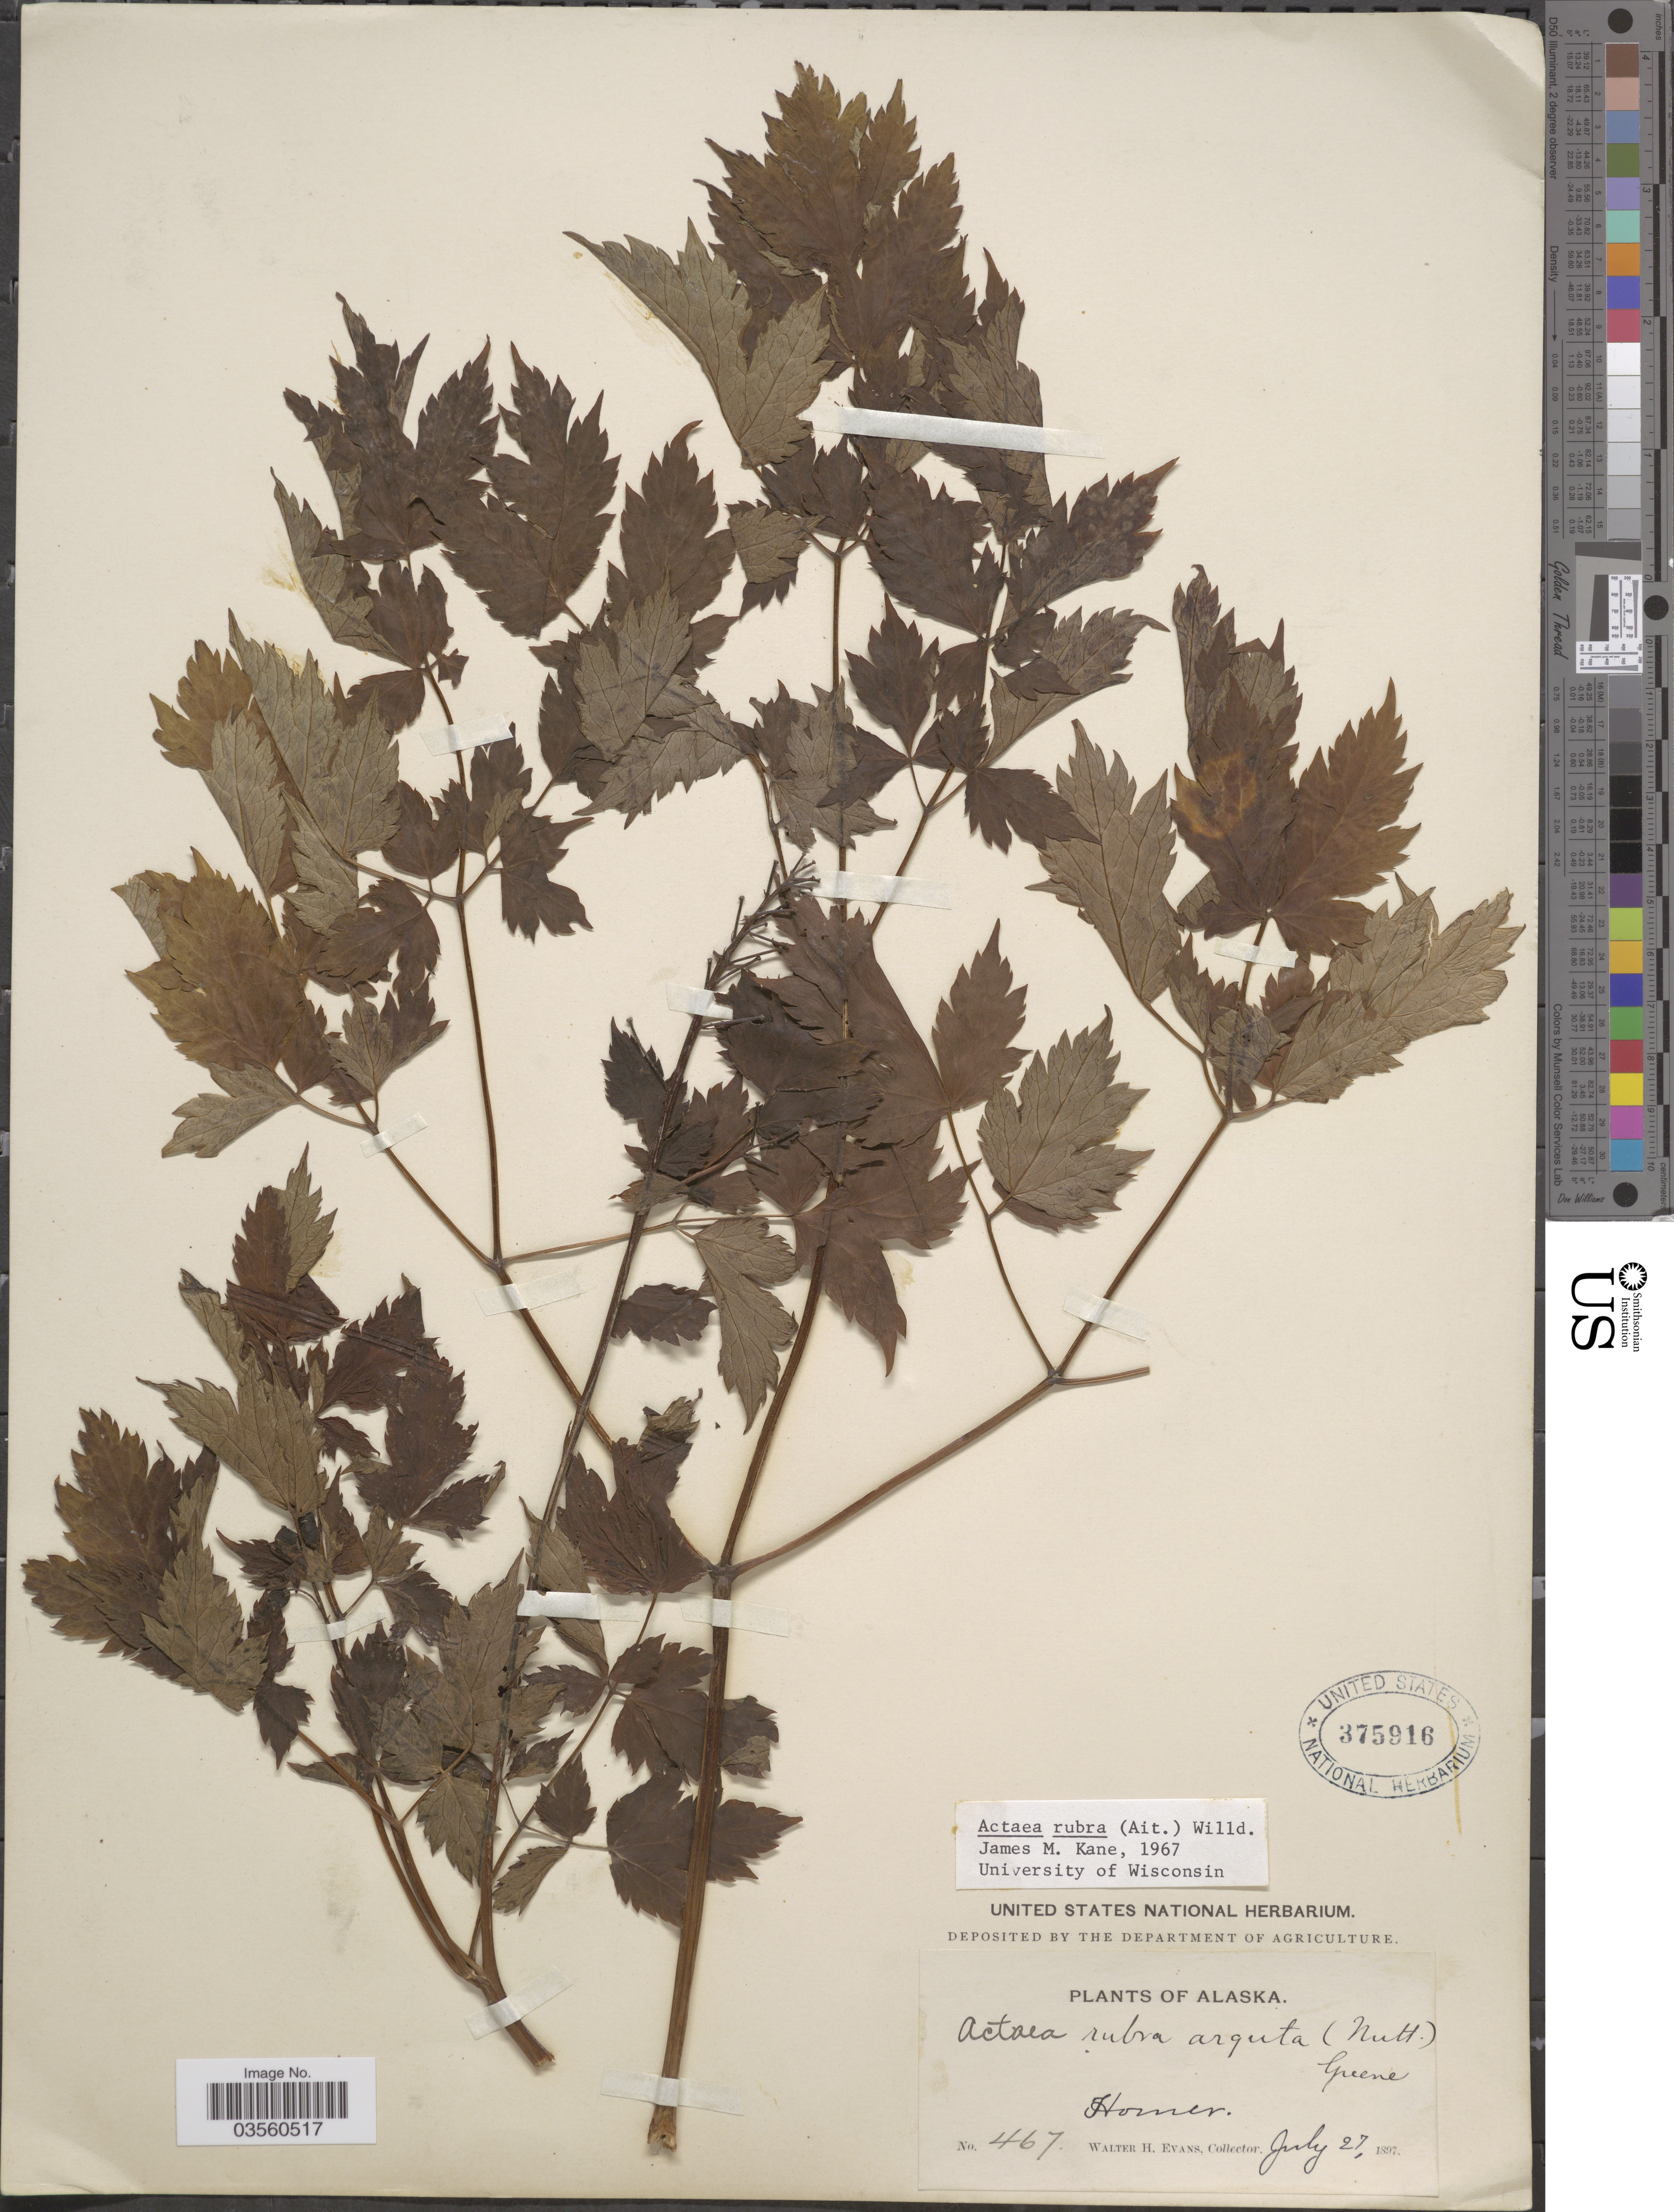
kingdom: Plantae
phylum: Tracheophyta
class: Magnoliopsida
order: Ranunculales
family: Ranunculaceae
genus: Actaea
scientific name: Actaea rubra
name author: (Aiton) Willd.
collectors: W. H. Evans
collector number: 467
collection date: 1897-07-27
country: United States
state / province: Alaska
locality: Homer.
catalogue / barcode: US 375916